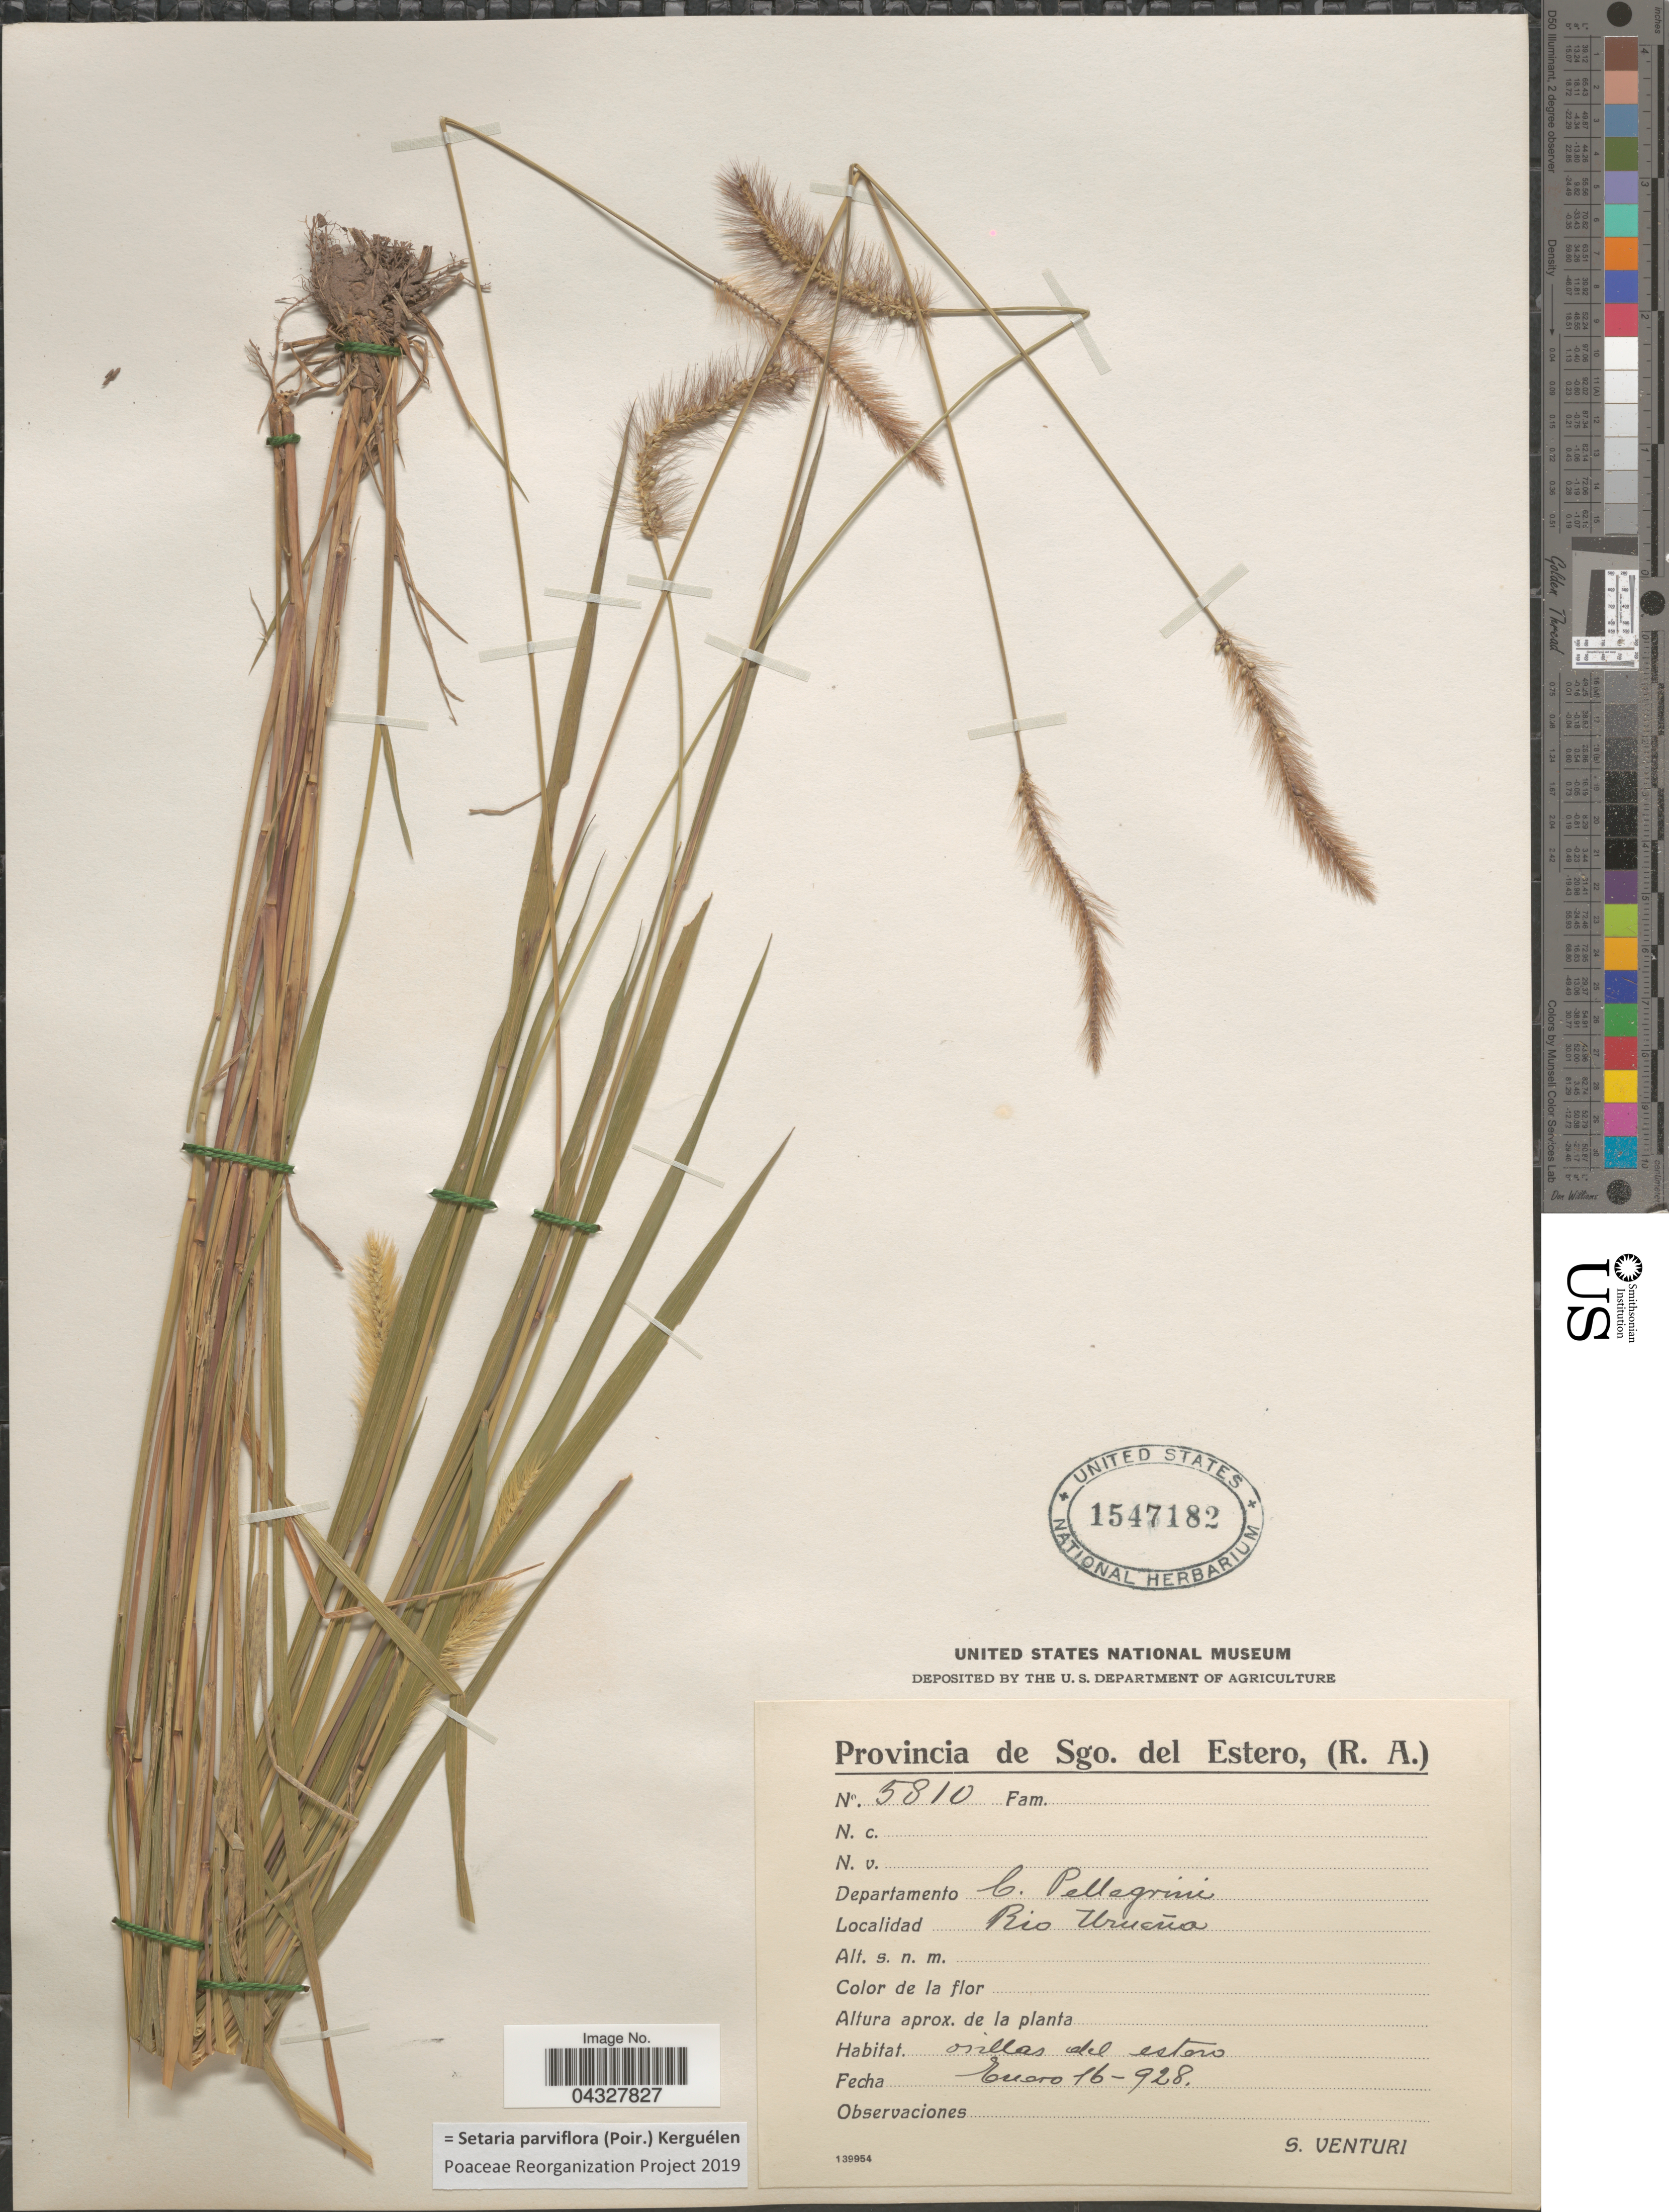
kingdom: Plantae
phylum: Tracheophyta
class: Liliopsida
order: Poales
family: Poaceae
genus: Setaria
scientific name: Setaria parviflora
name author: (Poir.) Kerguélen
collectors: S. Venturi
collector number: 5810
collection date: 1928-01-16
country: Argentina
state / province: Santiago del Estero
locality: Departamento C. Pellegrini. Rio Urueña.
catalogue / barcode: US 1547182